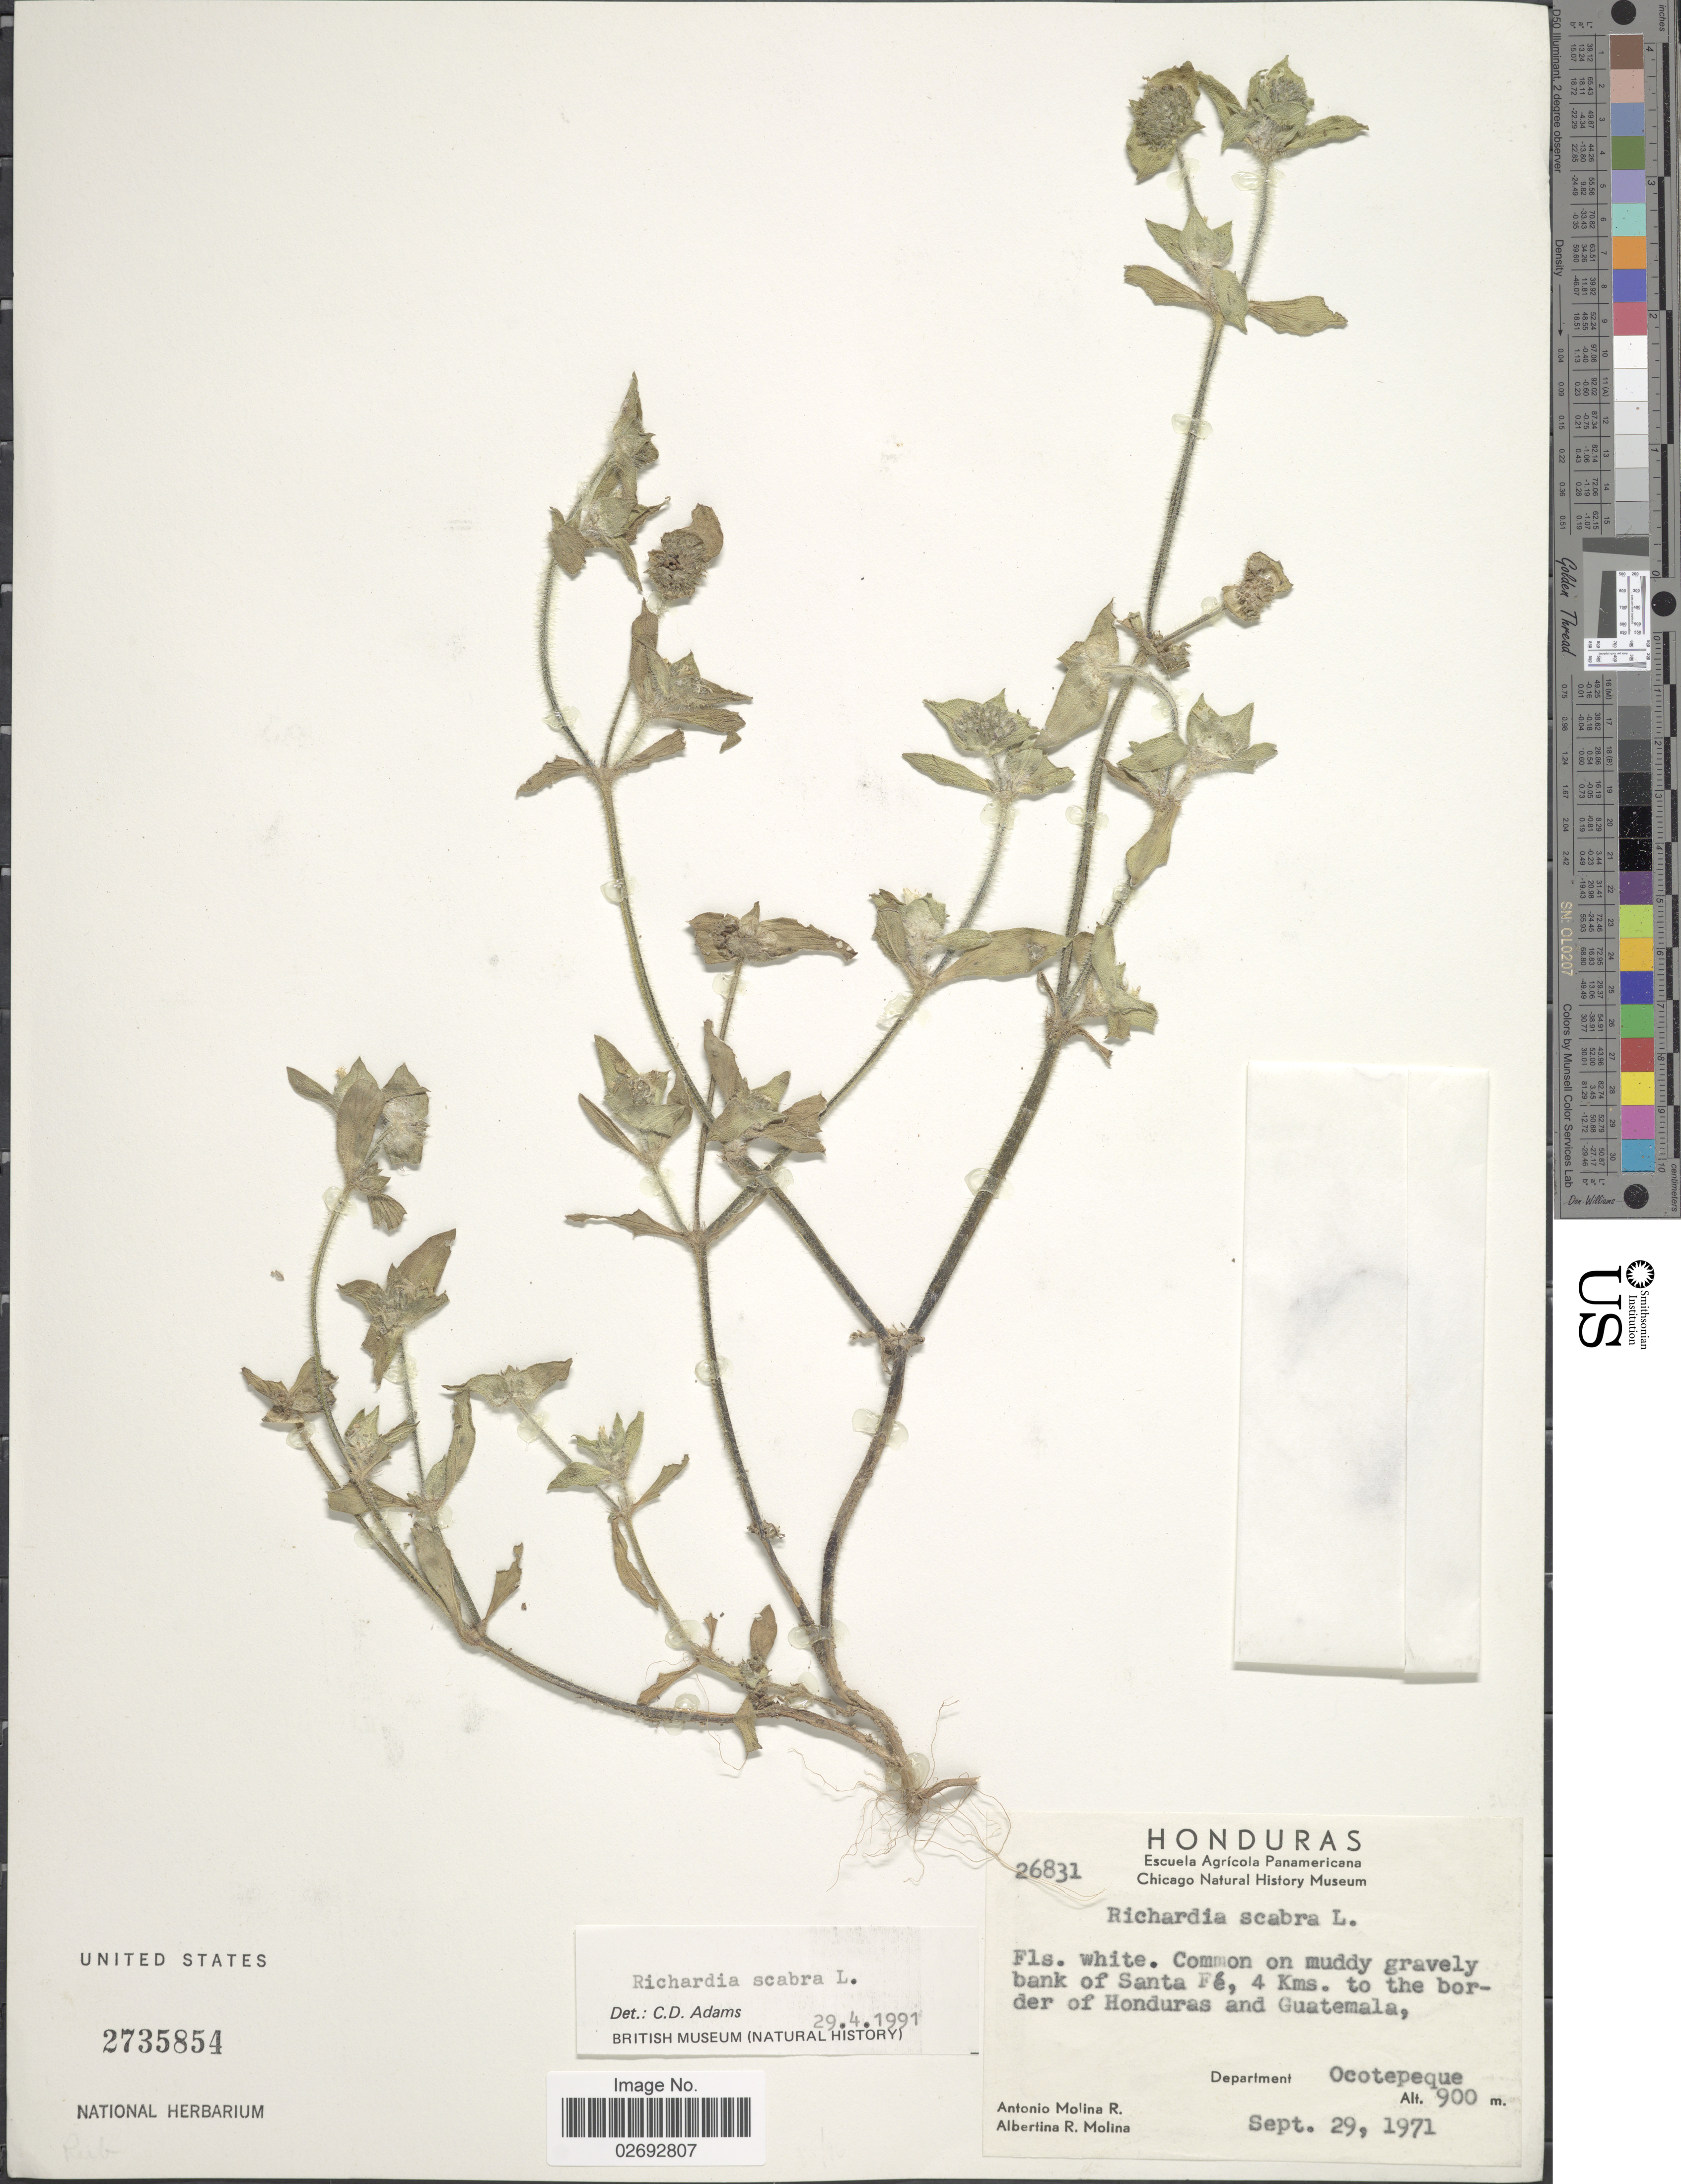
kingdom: Plantae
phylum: Tracheophyta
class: Magnoliopsida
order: Gentianales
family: Rubiaceae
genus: Richardia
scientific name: Richardia scabra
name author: L.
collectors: A. Molina R. & A. R. Molina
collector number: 26831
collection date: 1971-09-29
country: Honduras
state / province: Ocotepeque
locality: Bank of Santa Fé, 4 Kms. to the border of Honduras and Guatemala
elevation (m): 900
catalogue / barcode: US 2735854